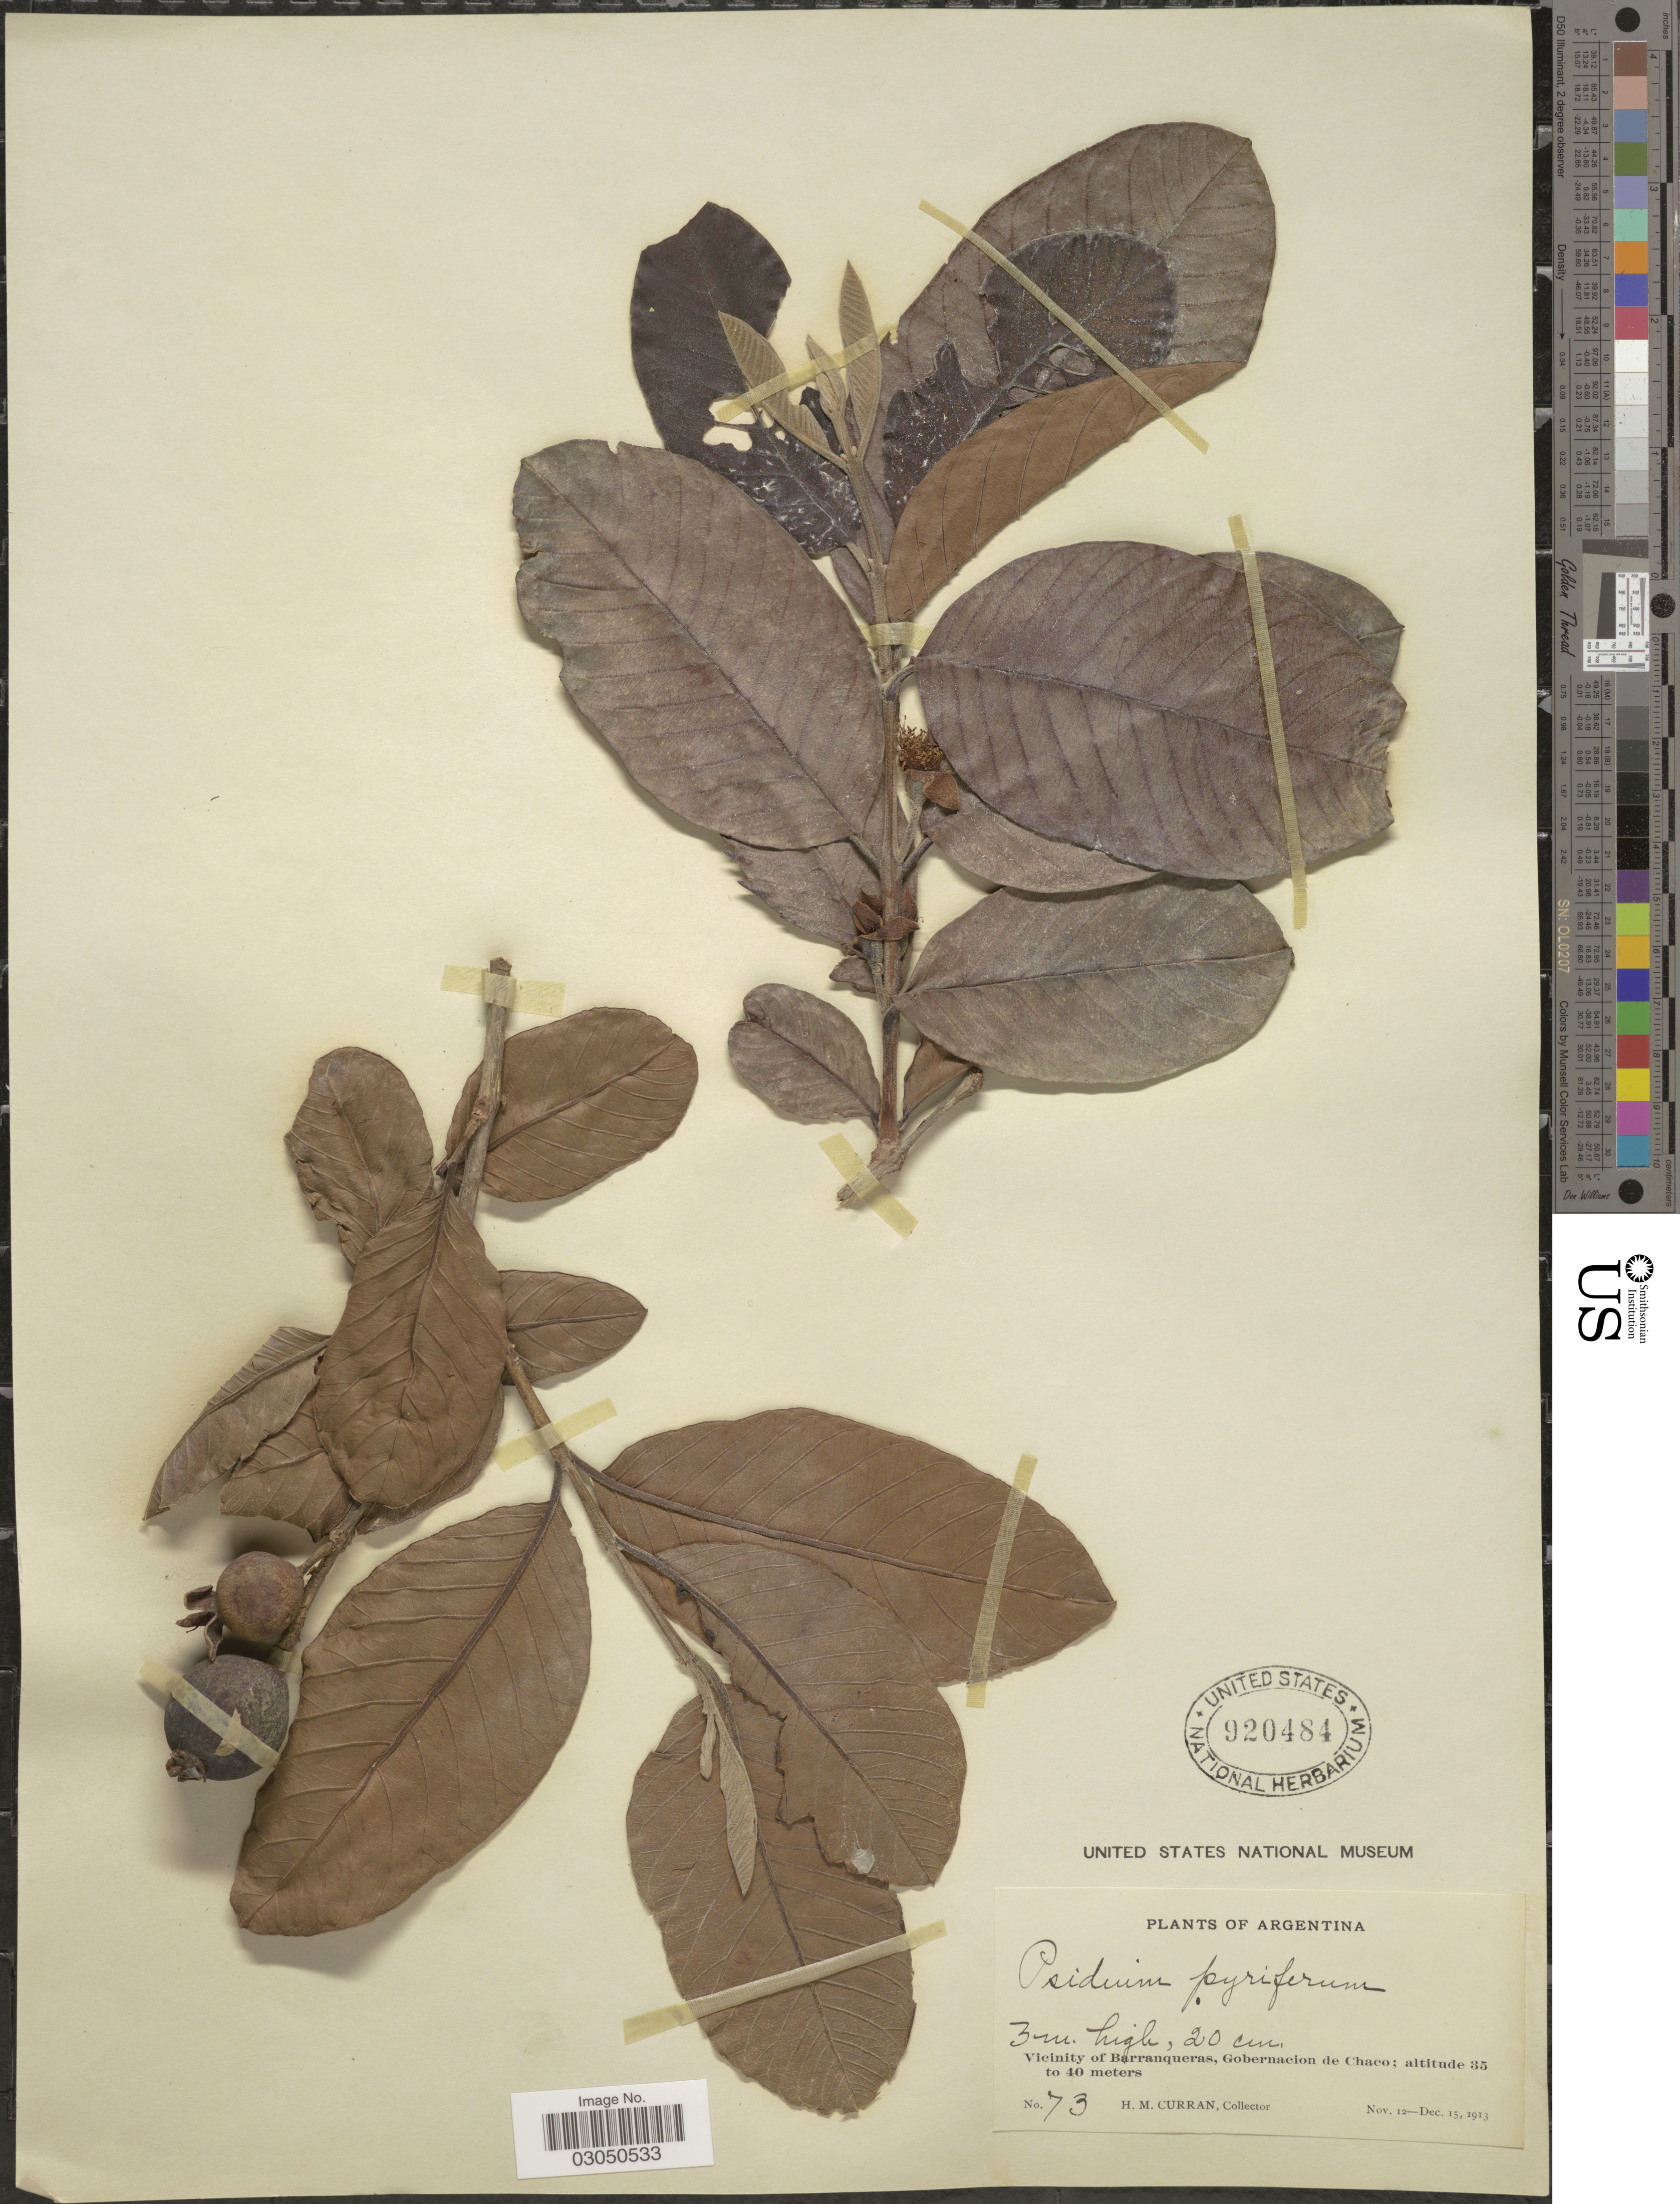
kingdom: Plantae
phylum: Tracheophyta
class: Magnoliopsida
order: Myrtales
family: Myrtaceae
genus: Psidium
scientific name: Psidium guajava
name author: L.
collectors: H. M. Curran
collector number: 73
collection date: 1913-11-12/1913-12-15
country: Argentina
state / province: Chaco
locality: Vicinity of Barranqueras, Gobernacion de Chaco.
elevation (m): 35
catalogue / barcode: US 920484